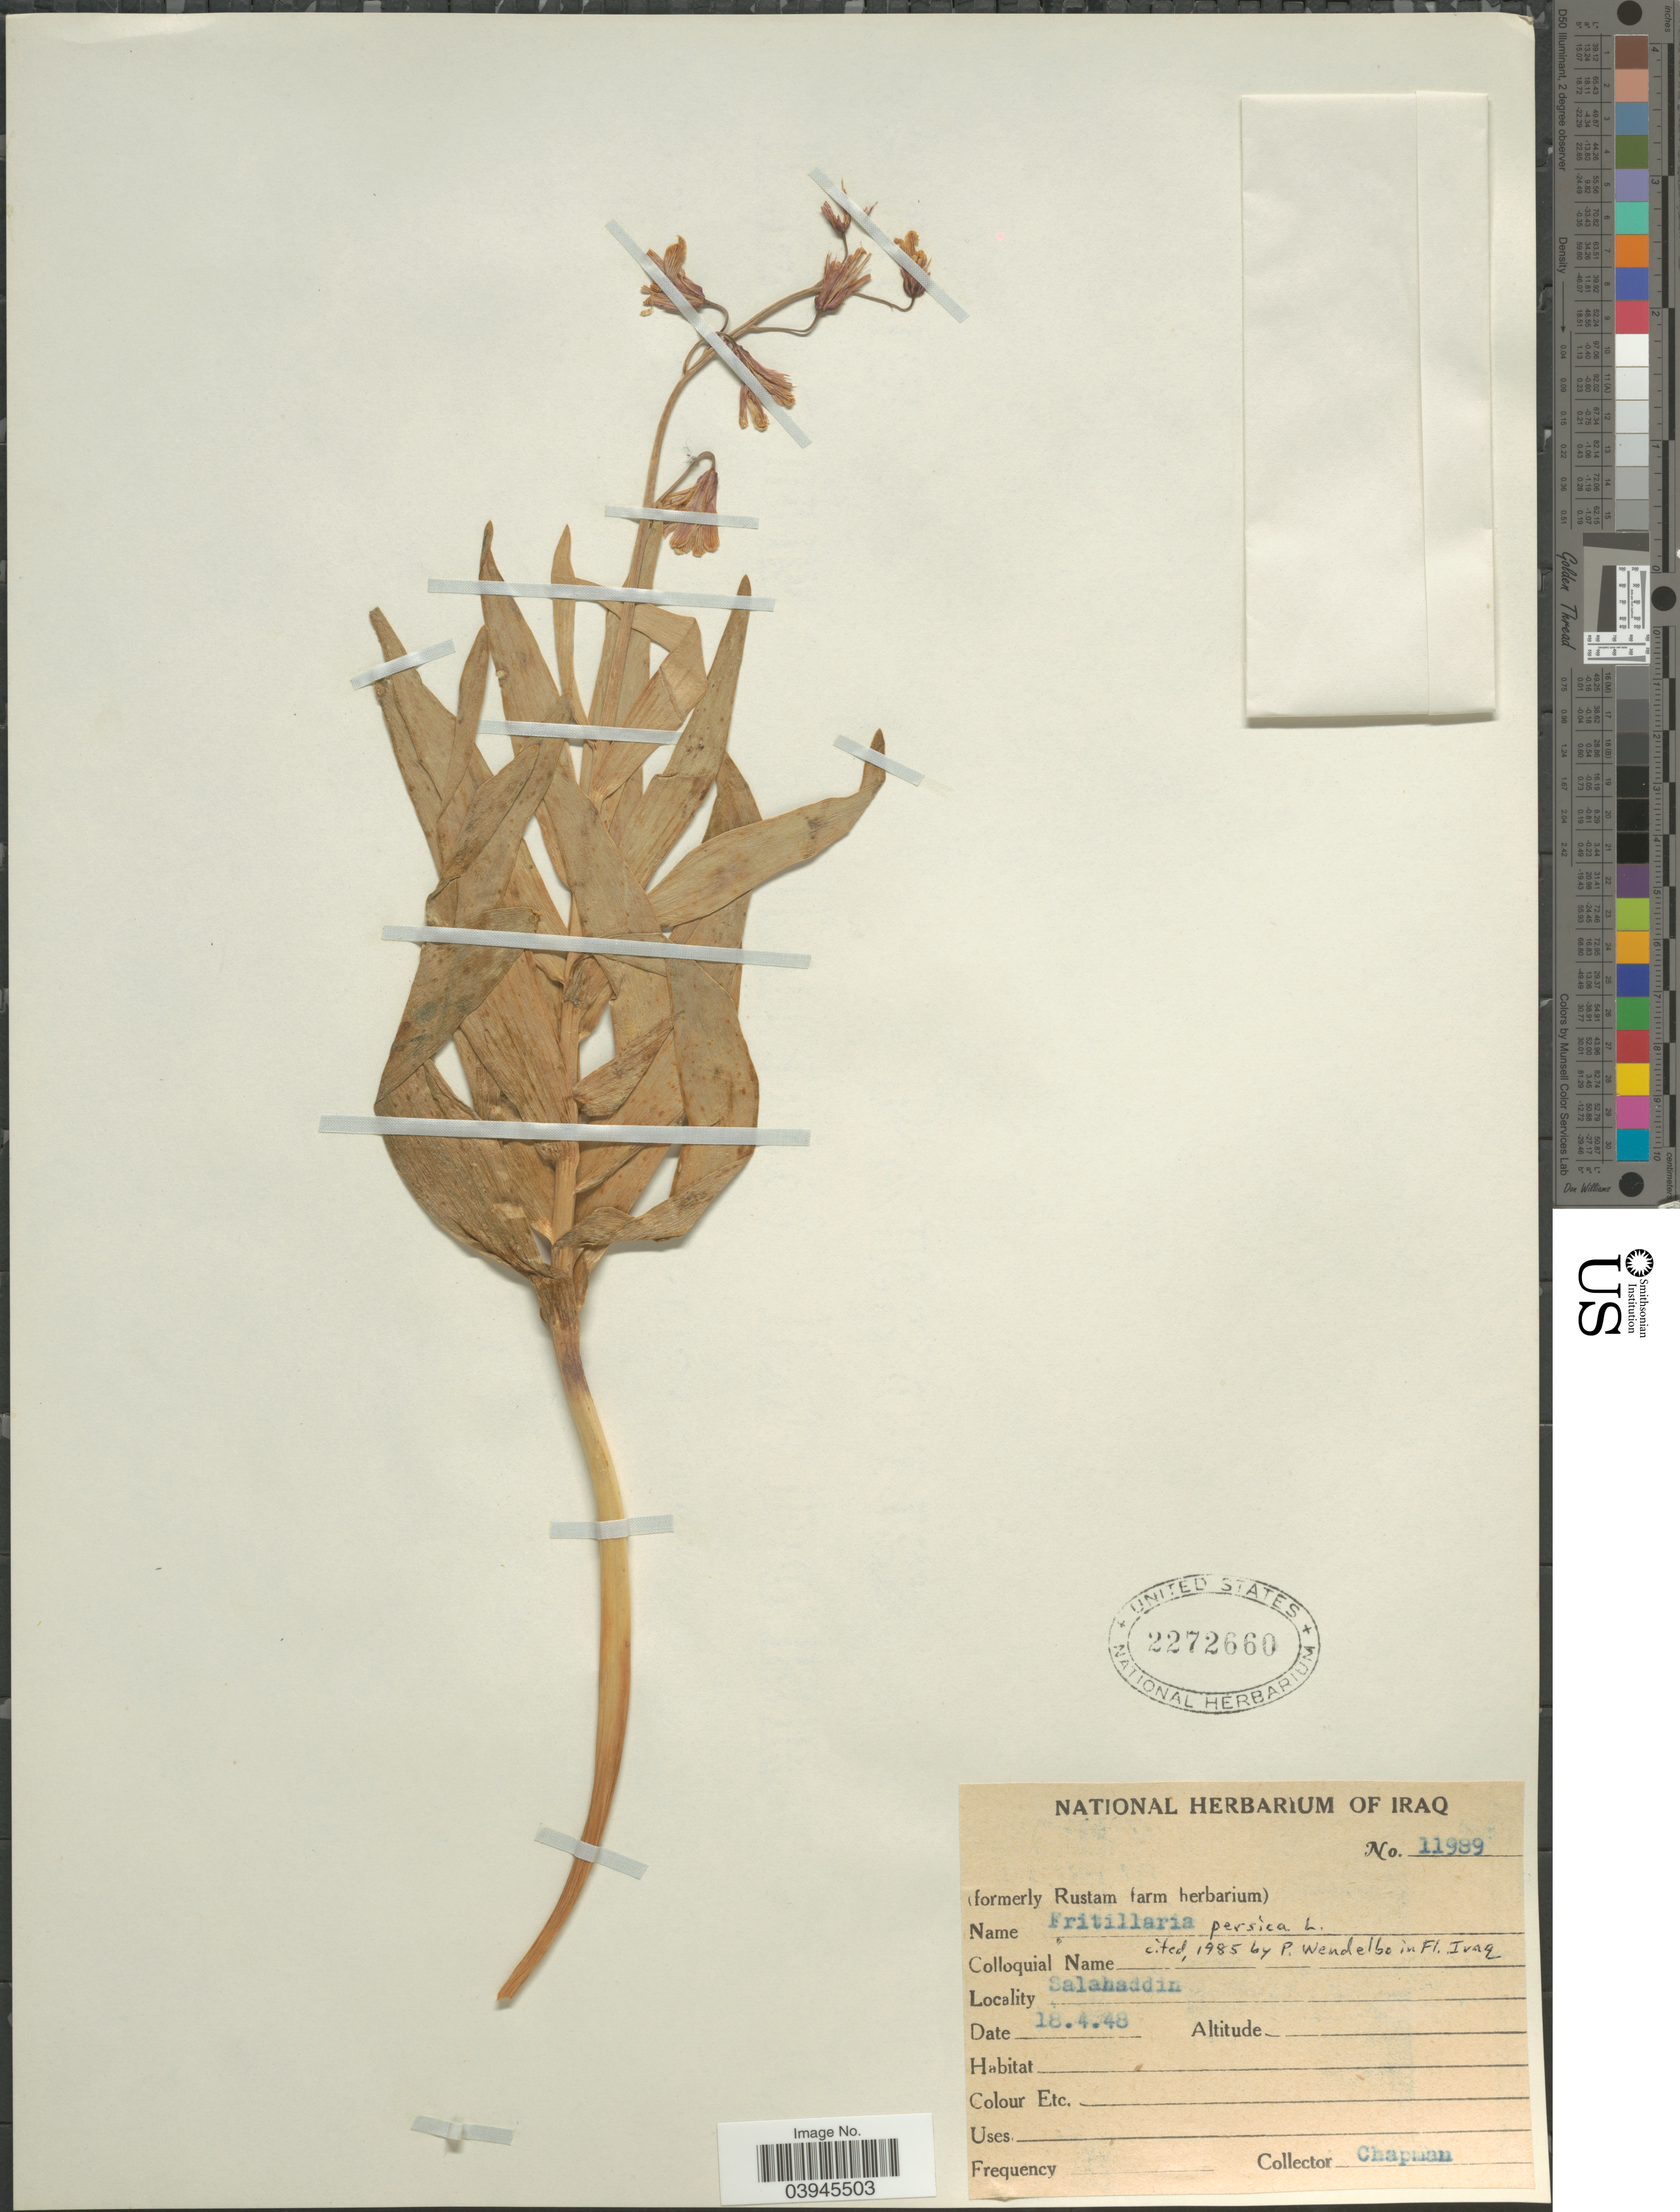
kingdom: Plantae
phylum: Tracheophyta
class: Liliopsida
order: Liliales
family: Liliaceae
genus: Fritillaria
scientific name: Fritillaria persica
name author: L.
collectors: A. Chapman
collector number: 11989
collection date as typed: Transcribed d/m/y: 18/4/48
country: Iraq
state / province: Salah ad Din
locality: Salahaddin.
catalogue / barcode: US 2272660